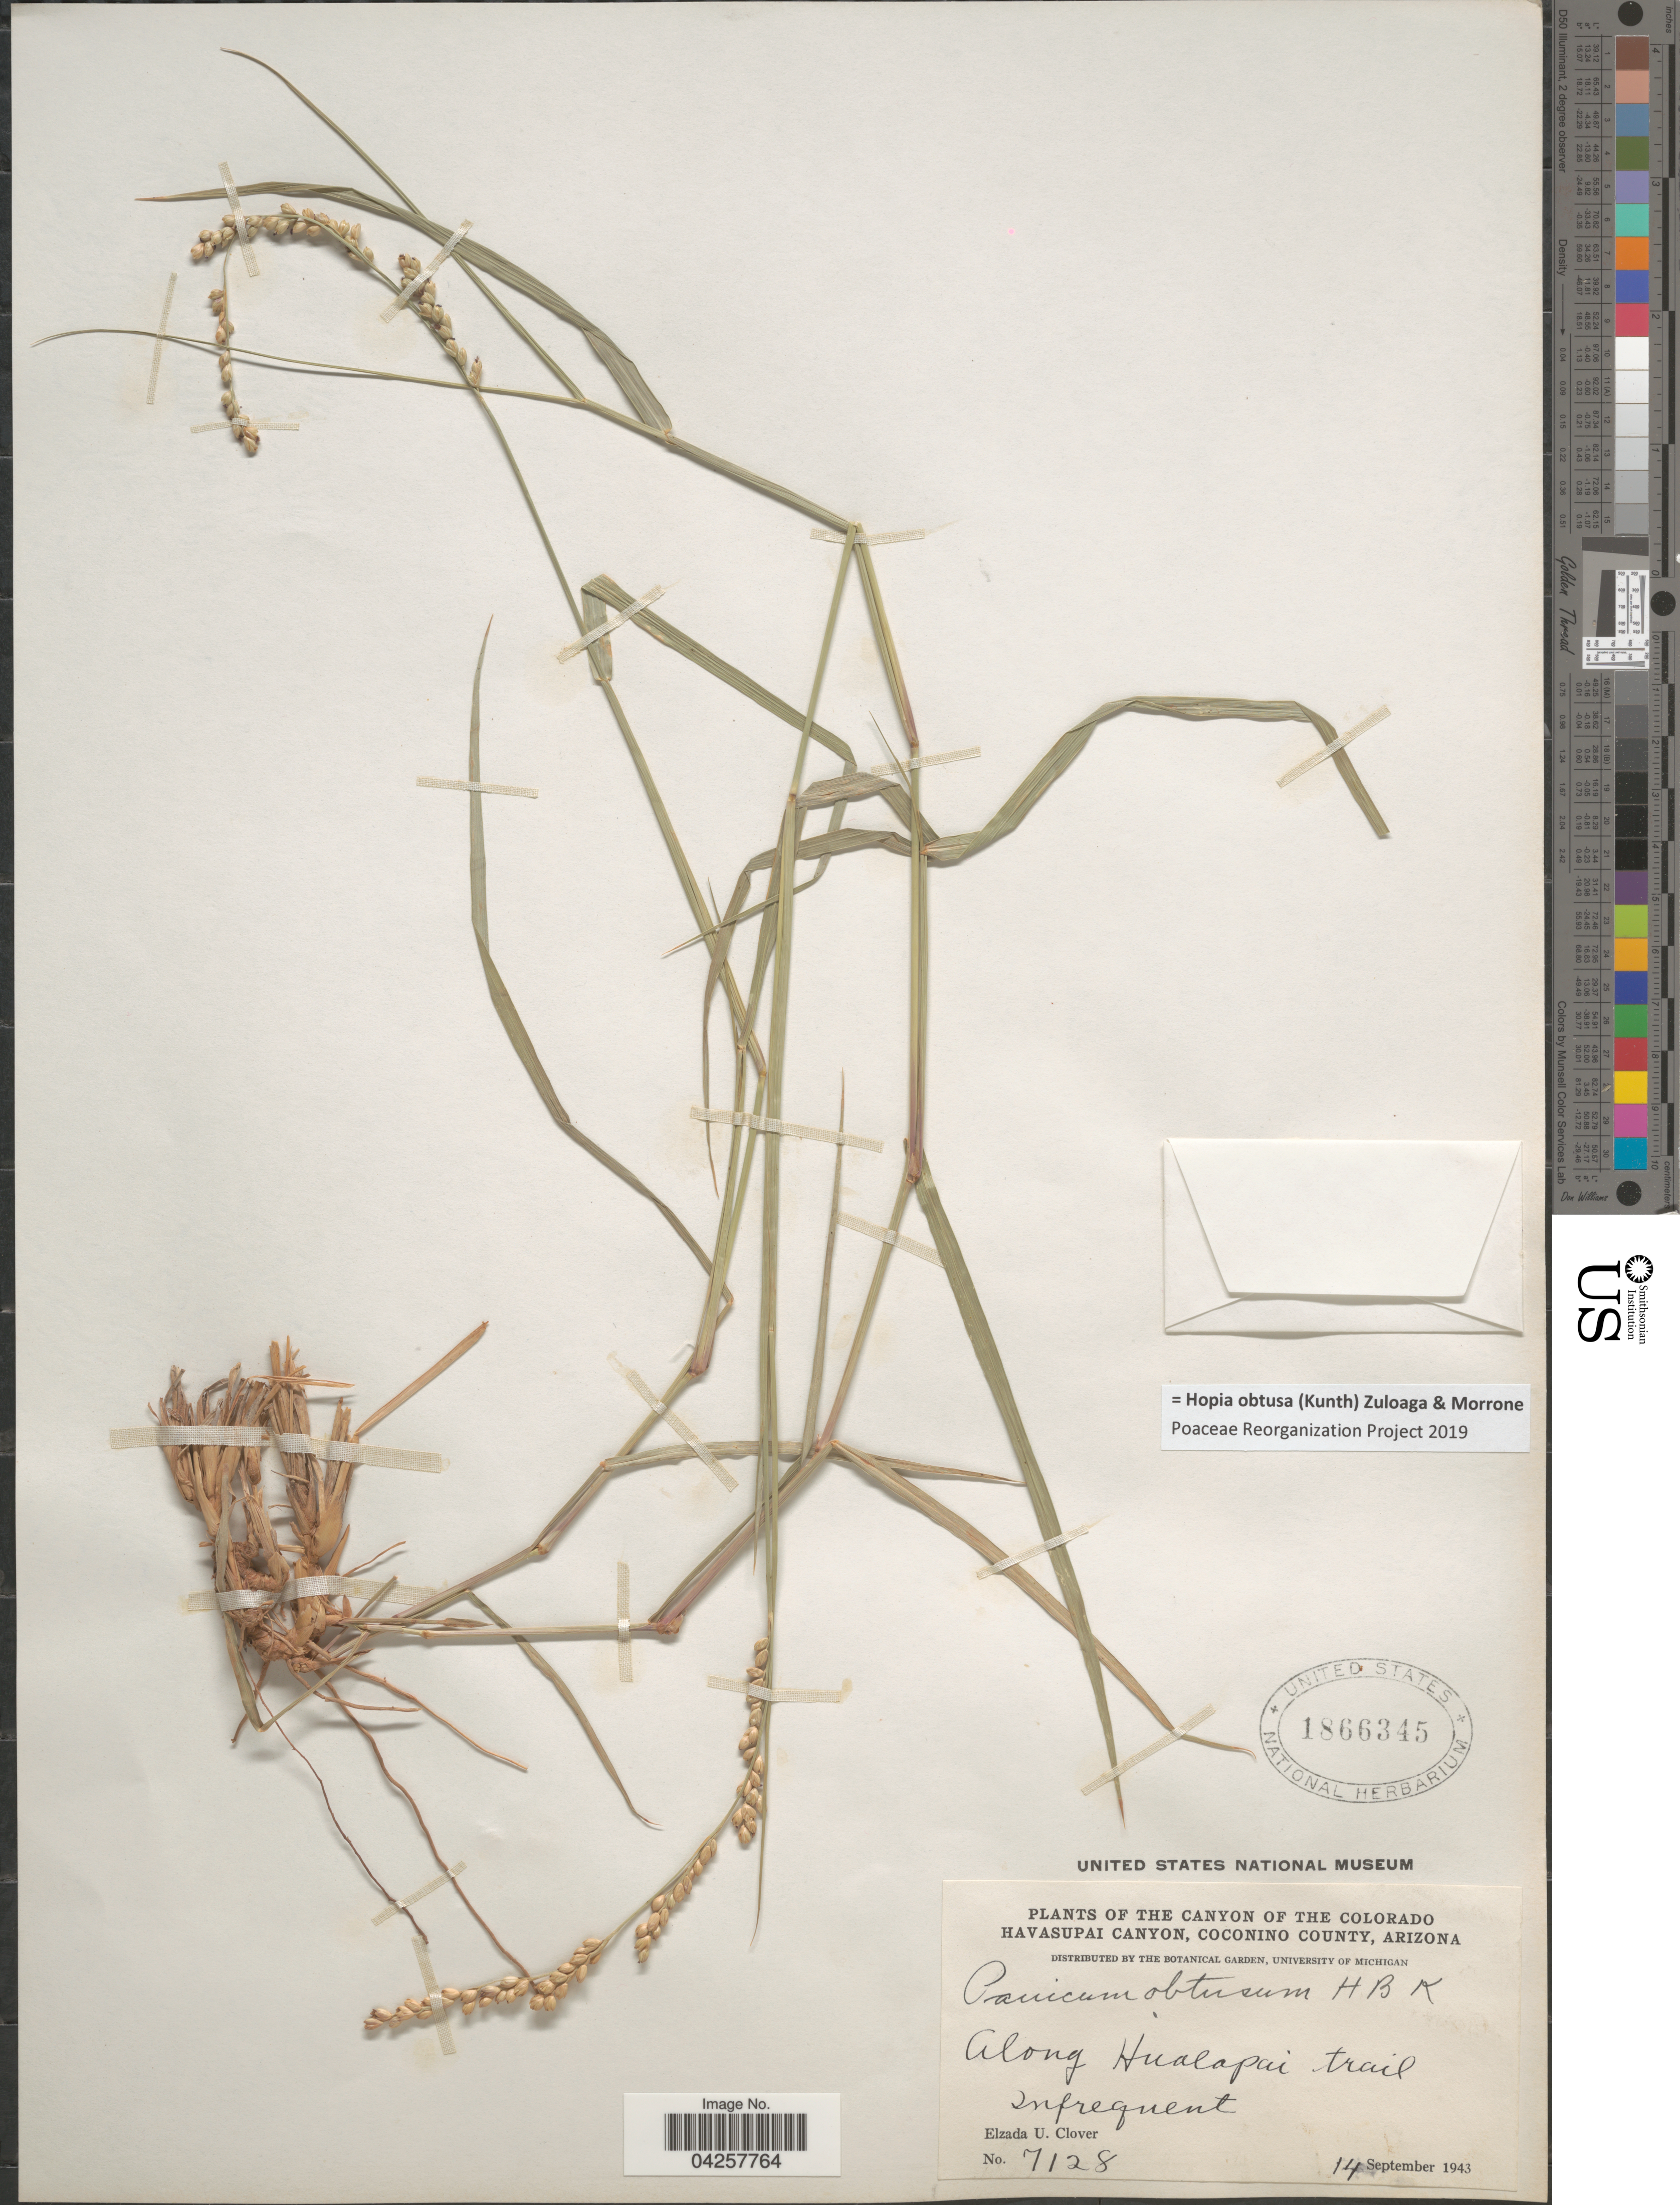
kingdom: Plantae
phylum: Tracheophyta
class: Liliopsida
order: Poales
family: Poaceae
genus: Hopia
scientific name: Hopia obtusa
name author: (Kunth) Zuloaga & Morrone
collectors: E. U. Clover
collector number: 7128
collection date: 1943-09-14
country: United States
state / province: Arizona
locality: Canyon of the Colorado Havasupai Canyon, Coconino County. Along Hualapai trail.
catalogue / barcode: US 1866345